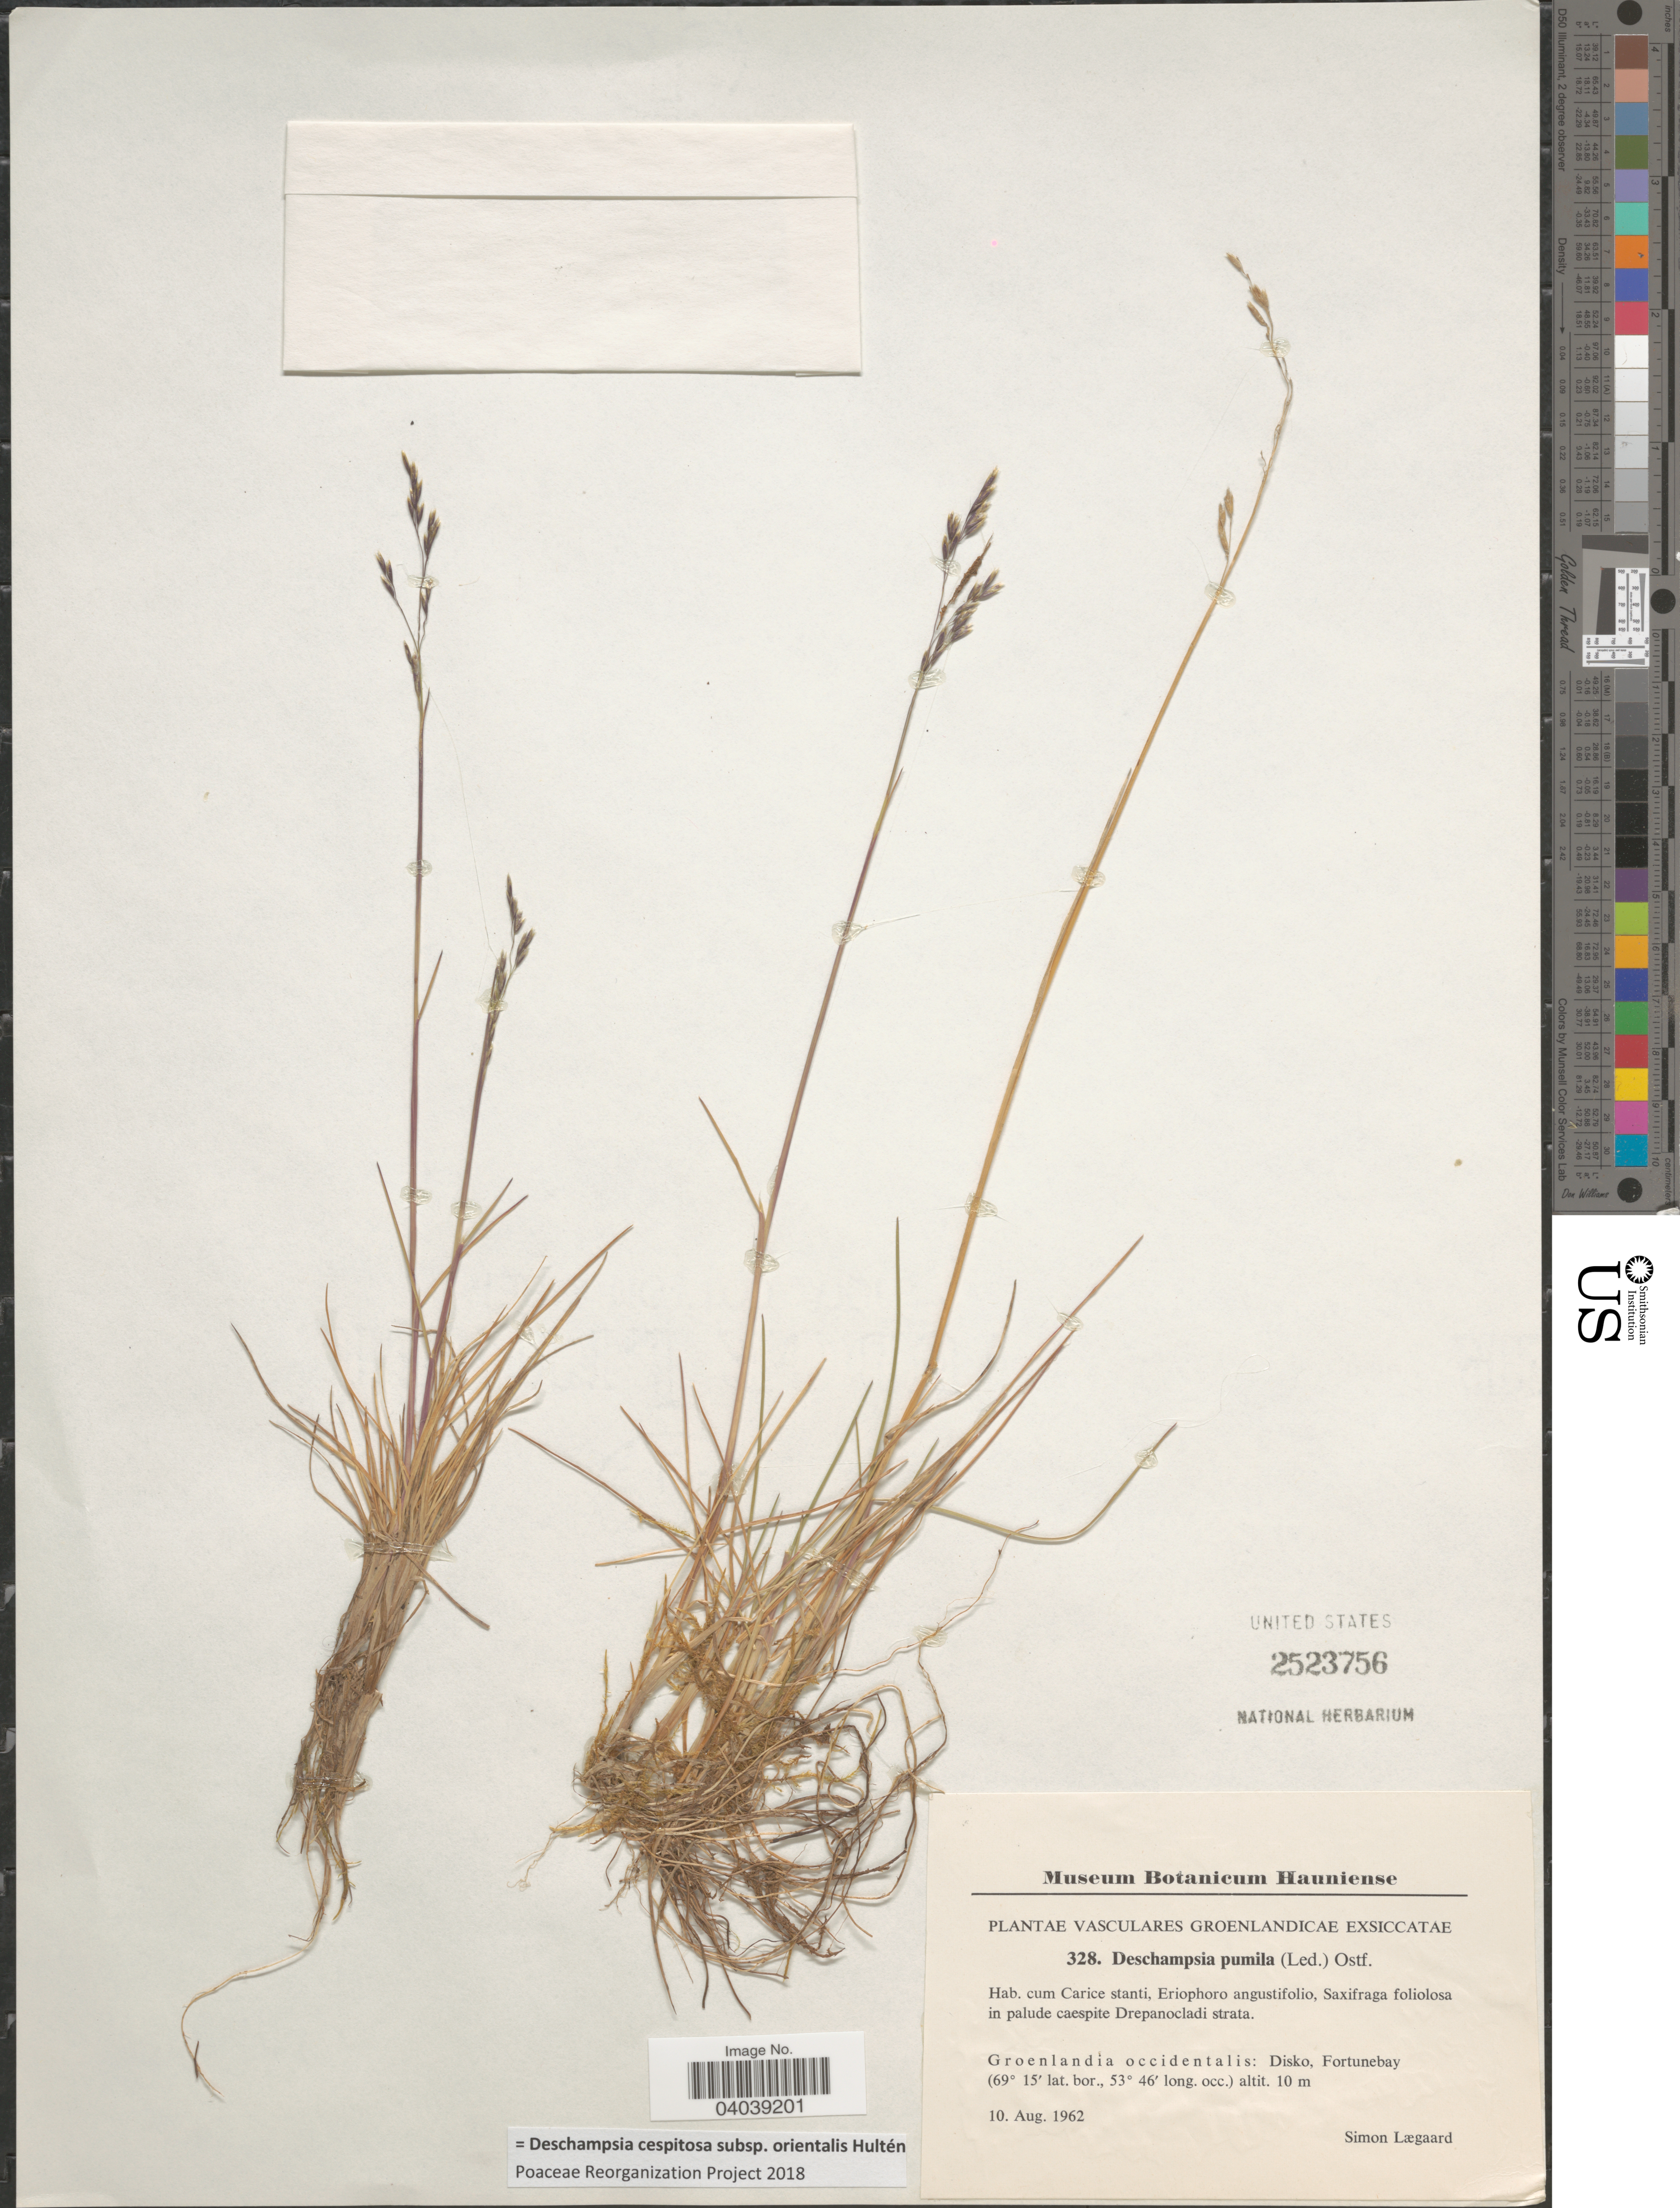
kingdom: Plantae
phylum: Tracheophyta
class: Liliopsida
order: Poales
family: Poaceae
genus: Deschampsia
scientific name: Deschampsia cespitosa subsp. orientalis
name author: Hultén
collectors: S. Lægaard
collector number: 328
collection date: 1962-08-10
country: Greenland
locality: Vasculares Groenlandicae. Groenlandia occidentalis: Disko, Fortunebay.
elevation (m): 10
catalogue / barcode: US 2523756